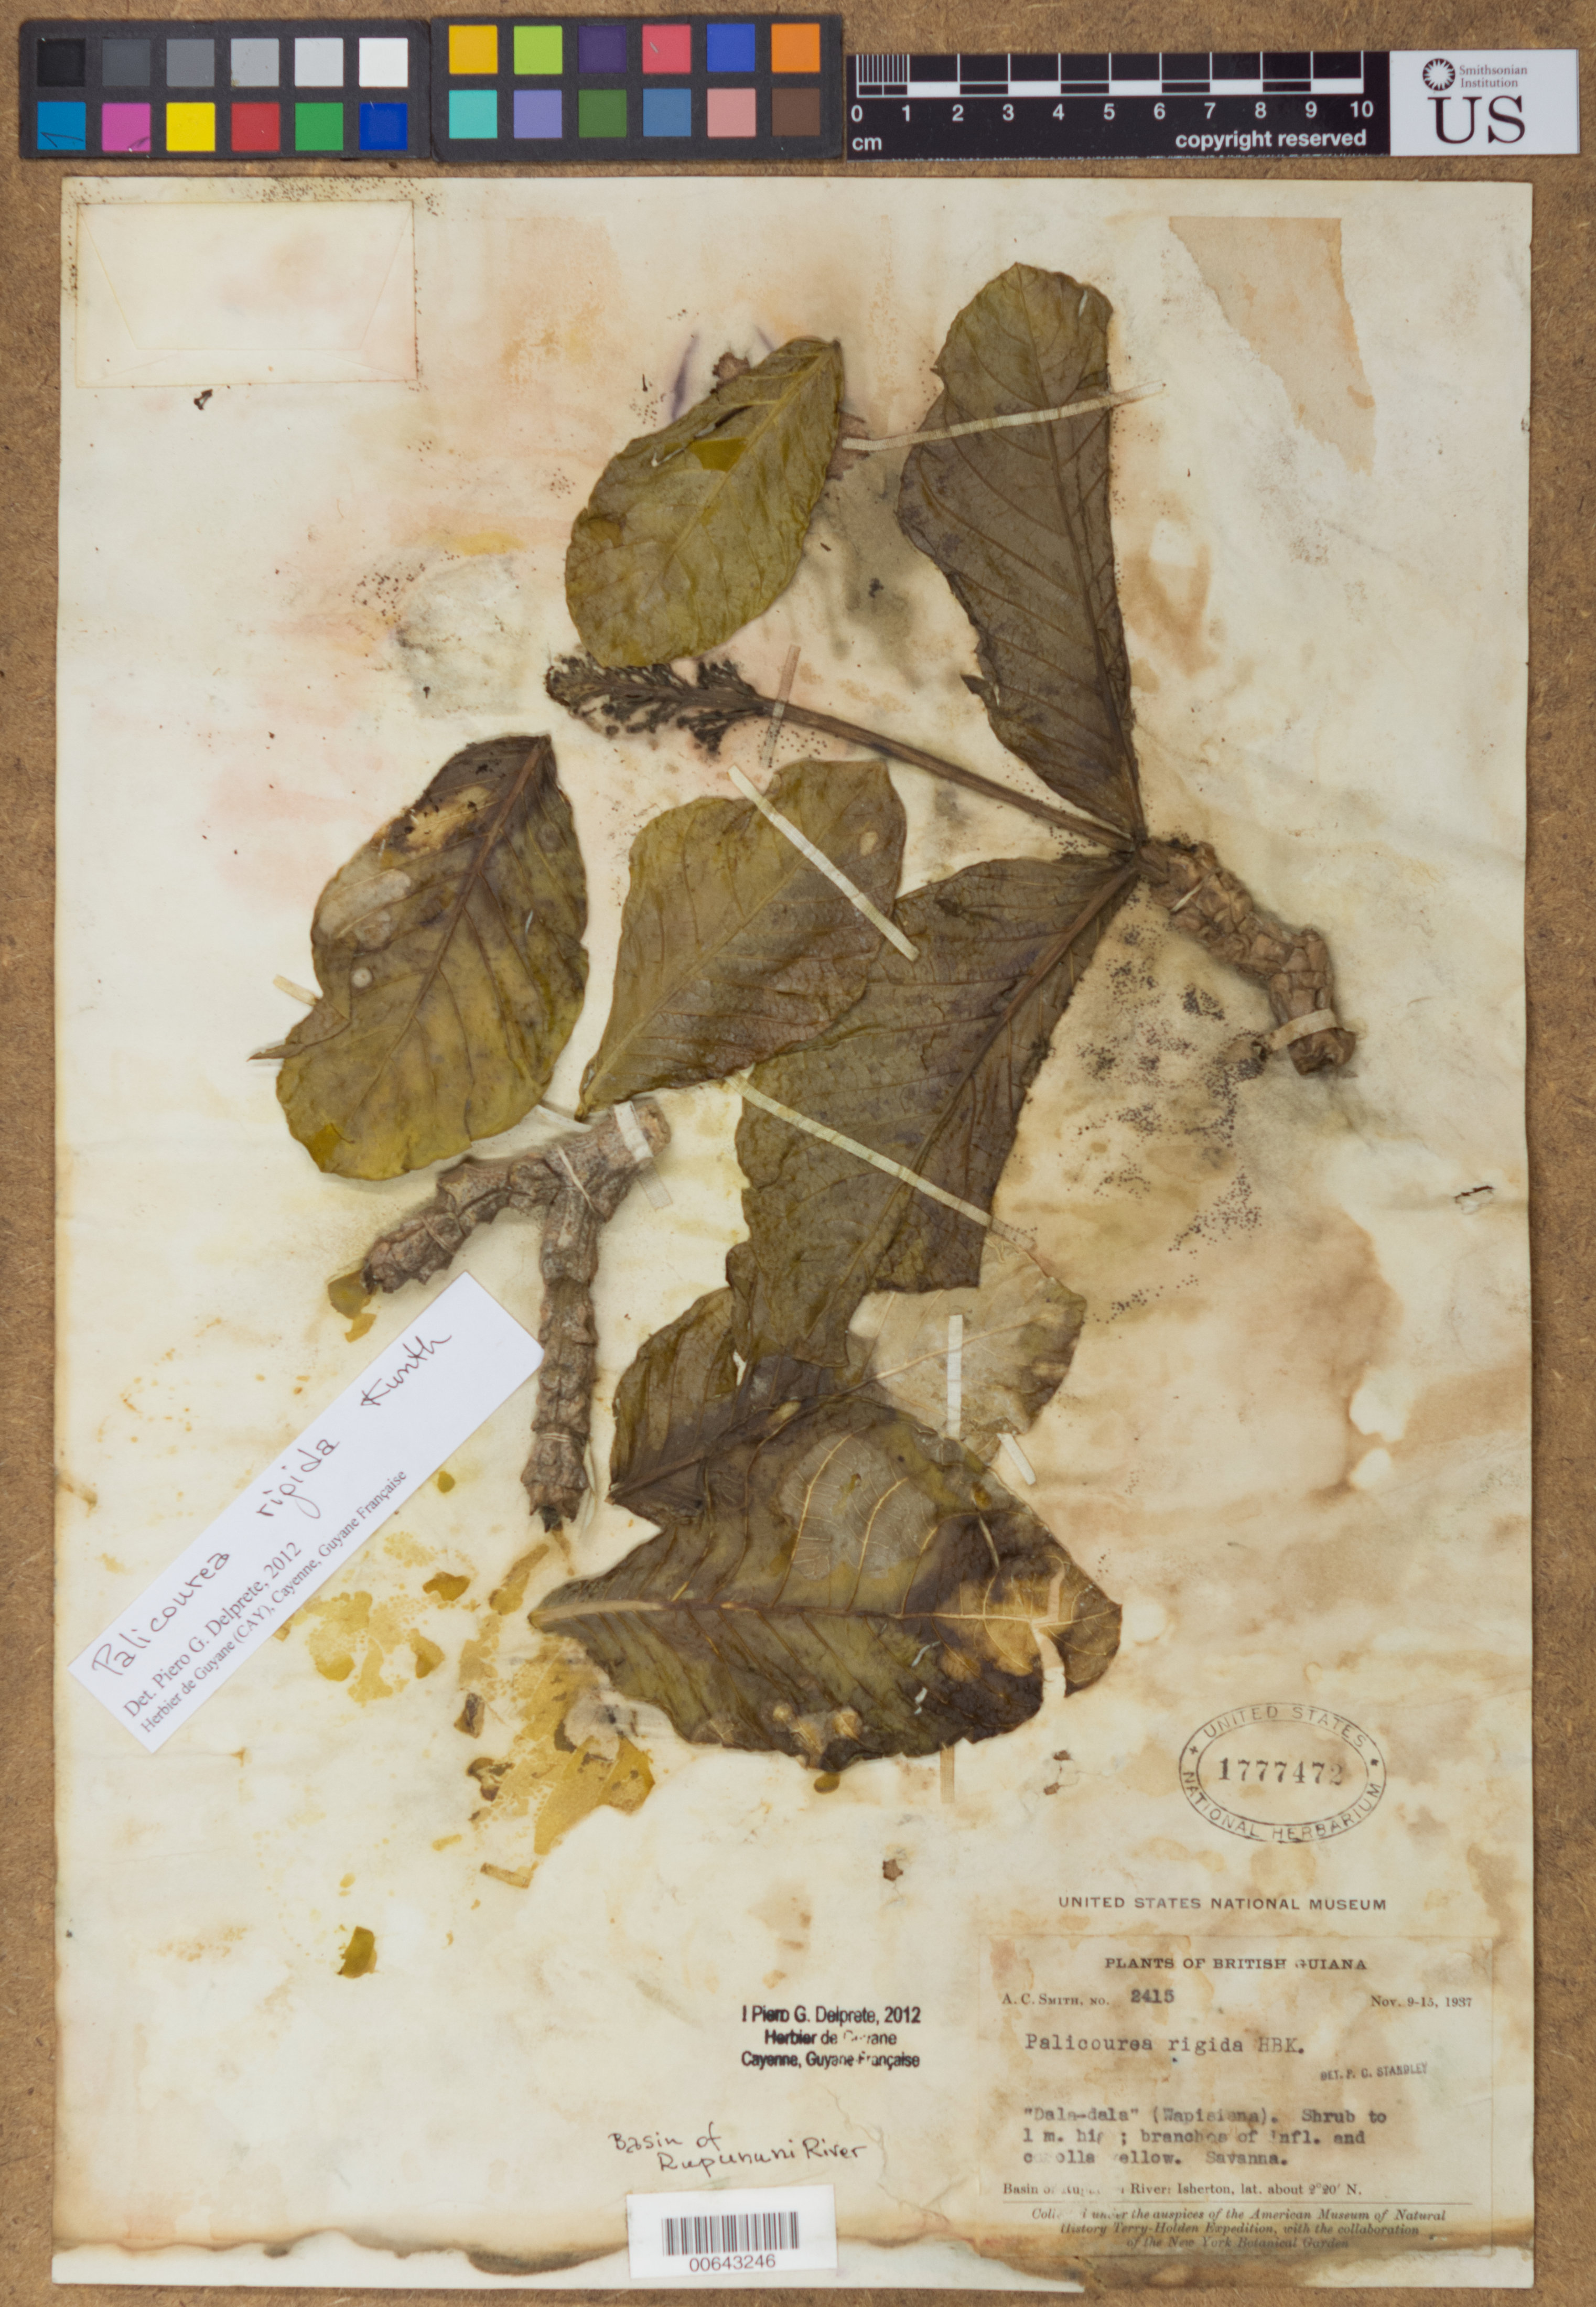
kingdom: Plantae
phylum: Tracheophyta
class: Magnoliopsida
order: Gentianales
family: Rubiaceae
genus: Palicourea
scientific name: Palicourea rigida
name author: Kunth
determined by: Standley, Paul C.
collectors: A. C. Smith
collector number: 2415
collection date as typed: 9-Nov-37 to 15-Nov-37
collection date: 1937-11-09/1937-11-15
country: Guyana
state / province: U. Takutu-U. Essequibo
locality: Isherton, basin of Rupununi River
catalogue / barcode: US 1777472